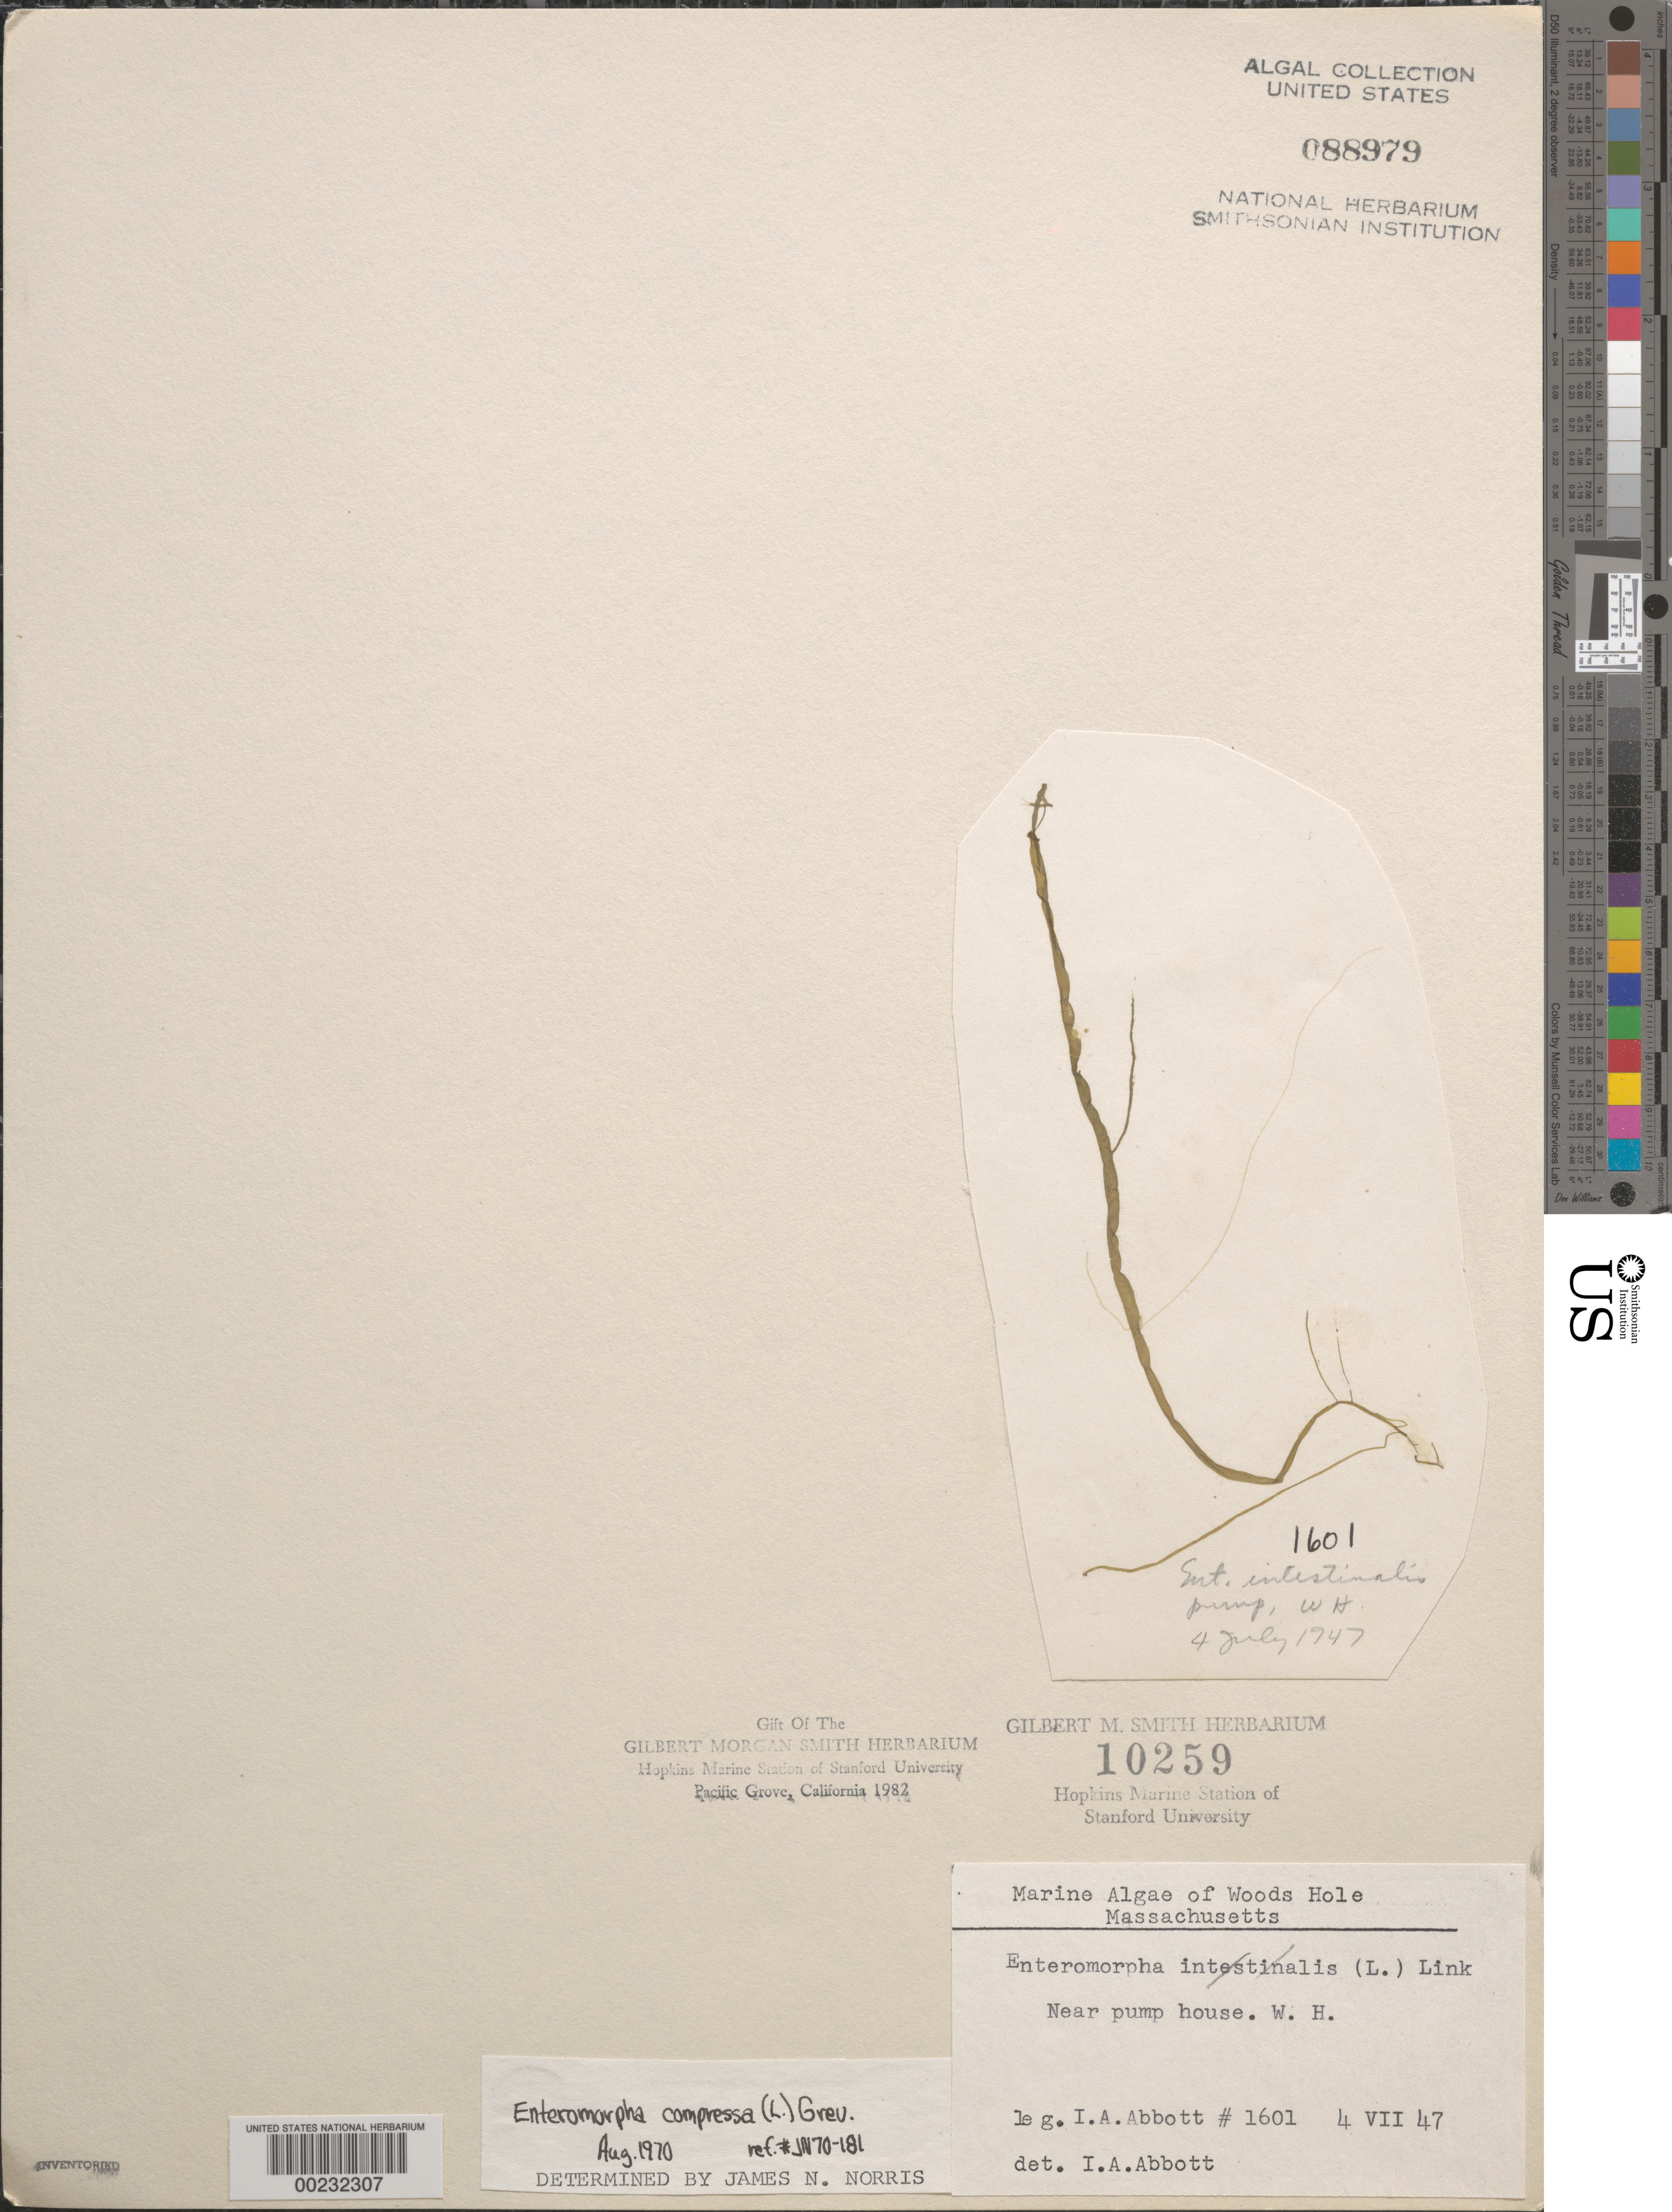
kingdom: Plantae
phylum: Chlorophyta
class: Ulvophyceae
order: Ulvales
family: Ulvaceae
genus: Ulva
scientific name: Ulva compressa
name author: L.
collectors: I. A. Abbott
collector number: IAA 1601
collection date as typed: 04 Jul 1947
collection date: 1947-07-04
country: United States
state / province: Massachusetts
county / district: Barnstable County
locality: Woods Hole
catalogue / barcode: US 88979